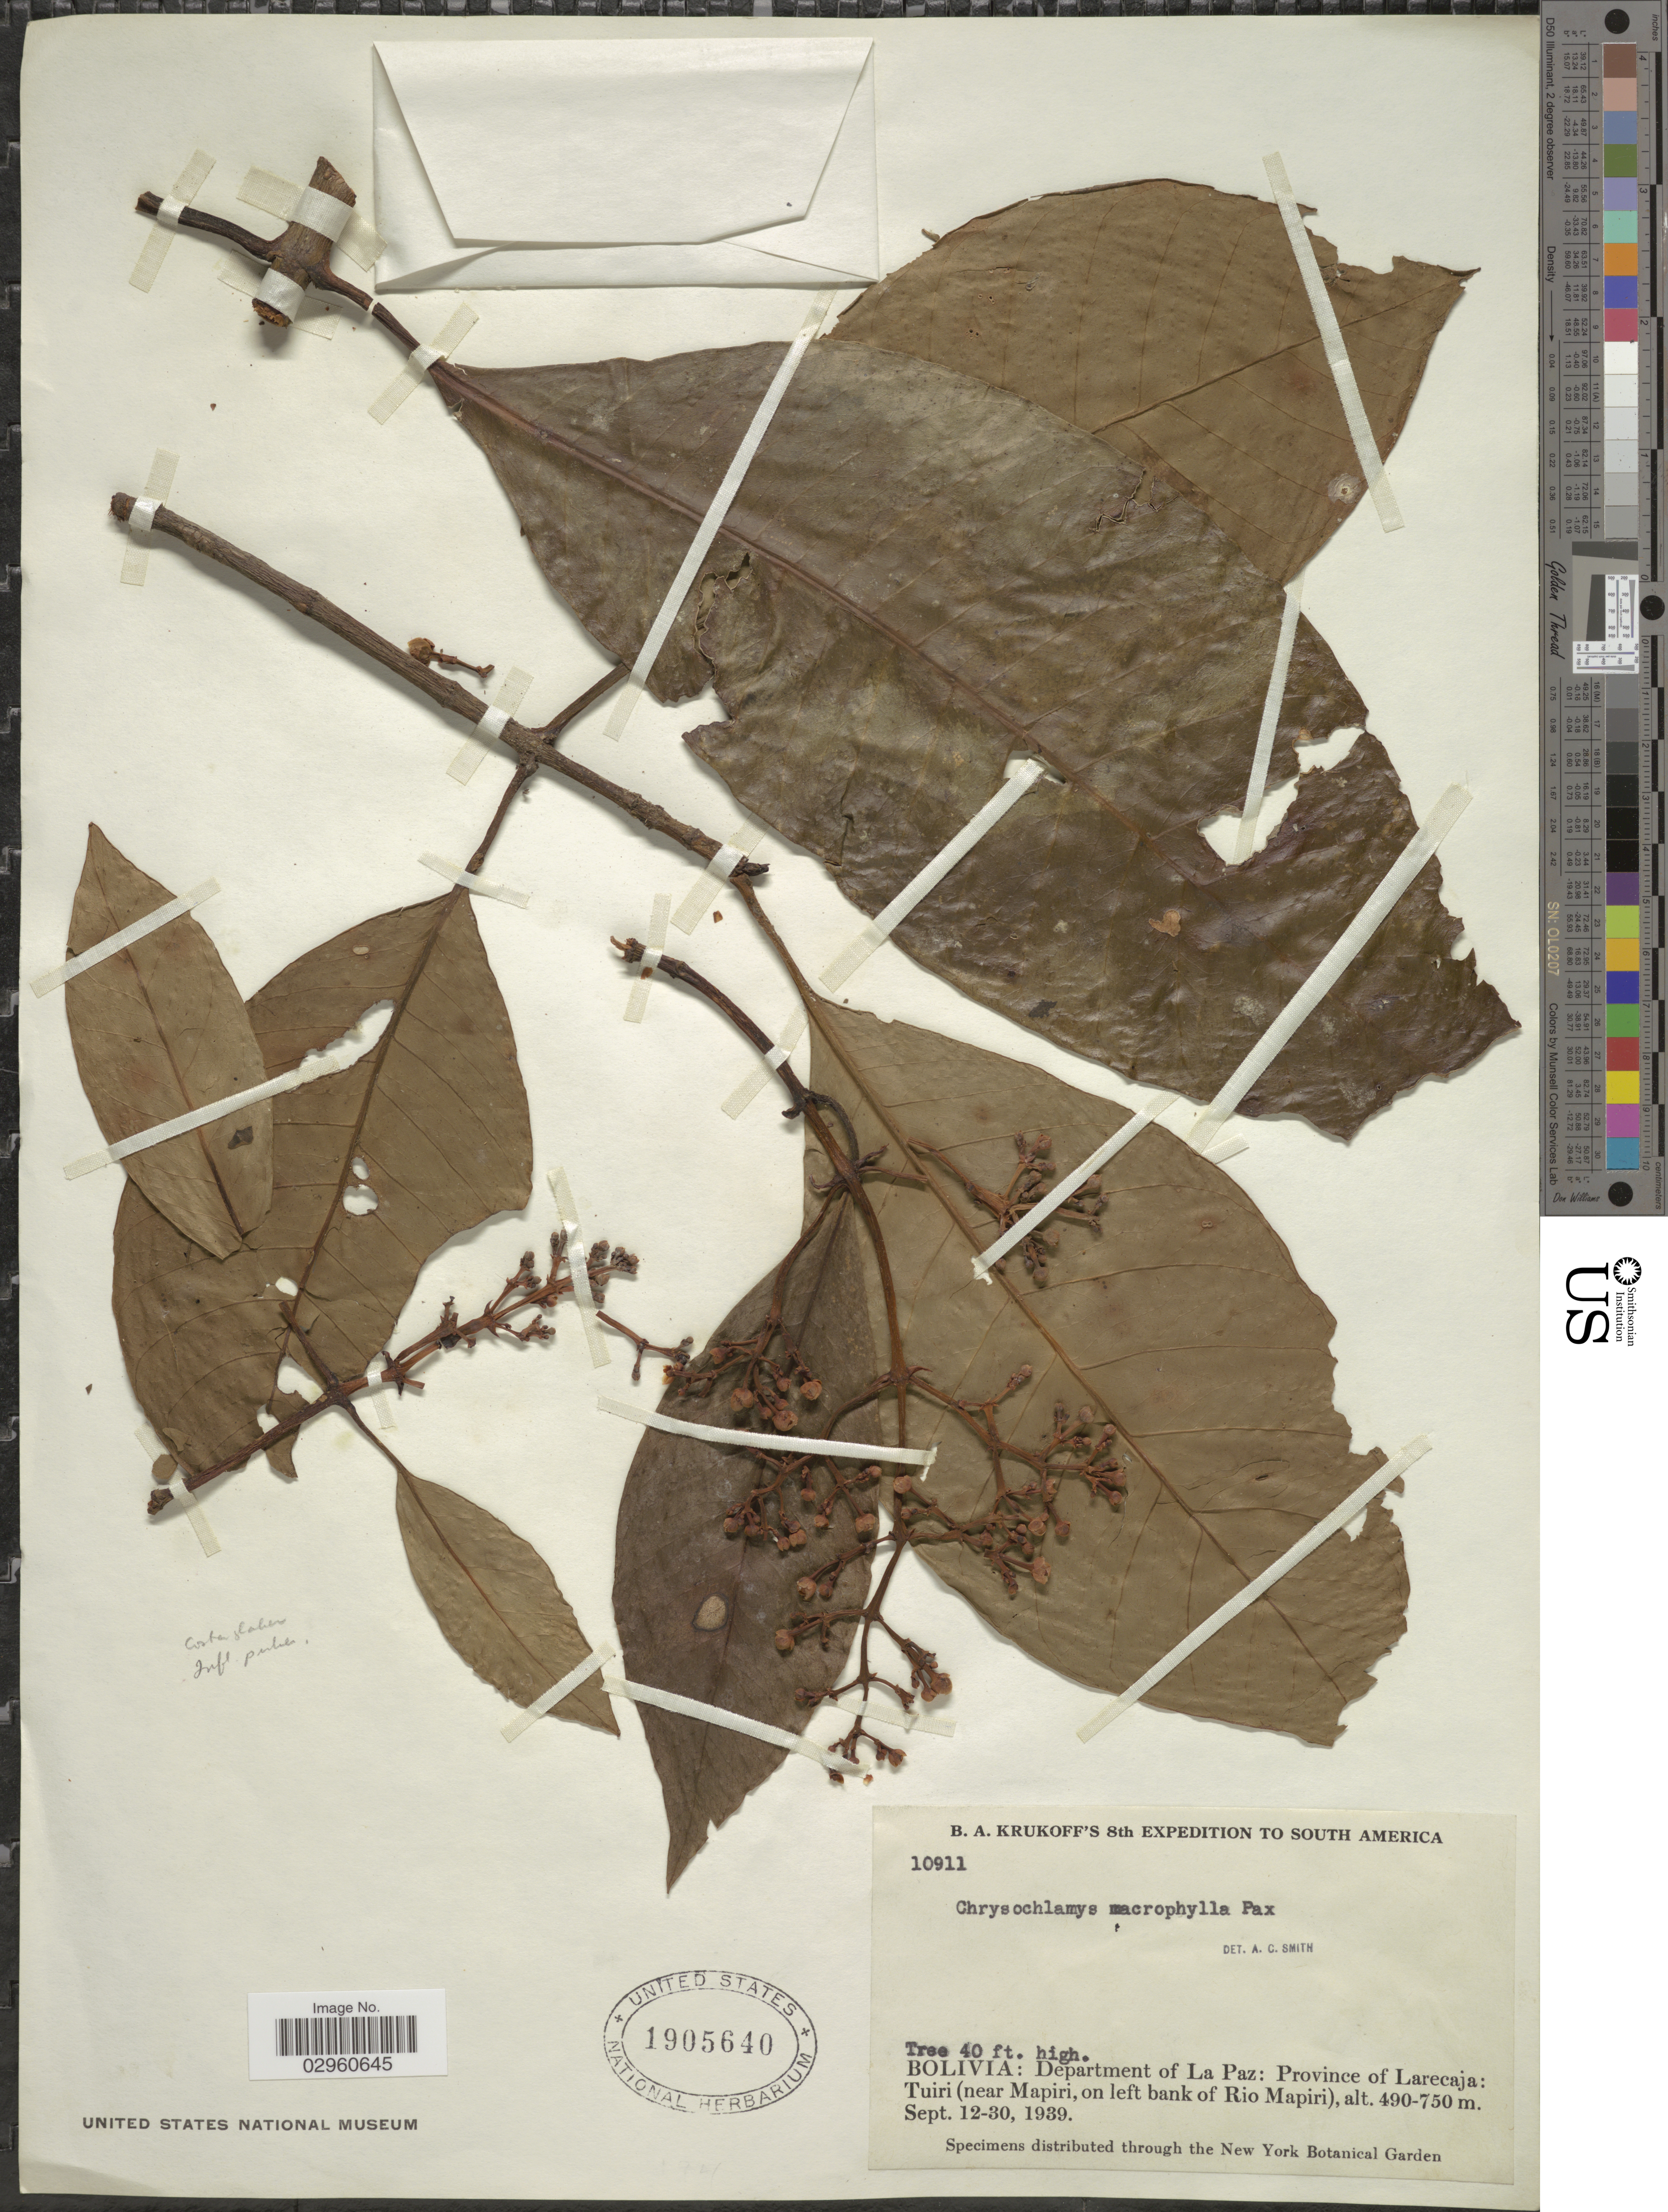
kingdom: Plantae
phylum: Tracheophyta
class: Magnoliopsida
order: Malpighiales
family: Clusiaceae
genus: Chrysochlamys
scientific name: Chrysochlamys macrophylla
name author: Pax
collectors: B. A. Krukoff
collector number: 10911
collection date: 1939-09-12/1939-09-30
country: Bolivia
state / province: La Paz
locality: Department of La Paz: Province of Larecaja: Tuiri (near Mapiri, on left bank of Rio Mapiri).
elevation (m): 490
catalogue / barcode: US 1905640